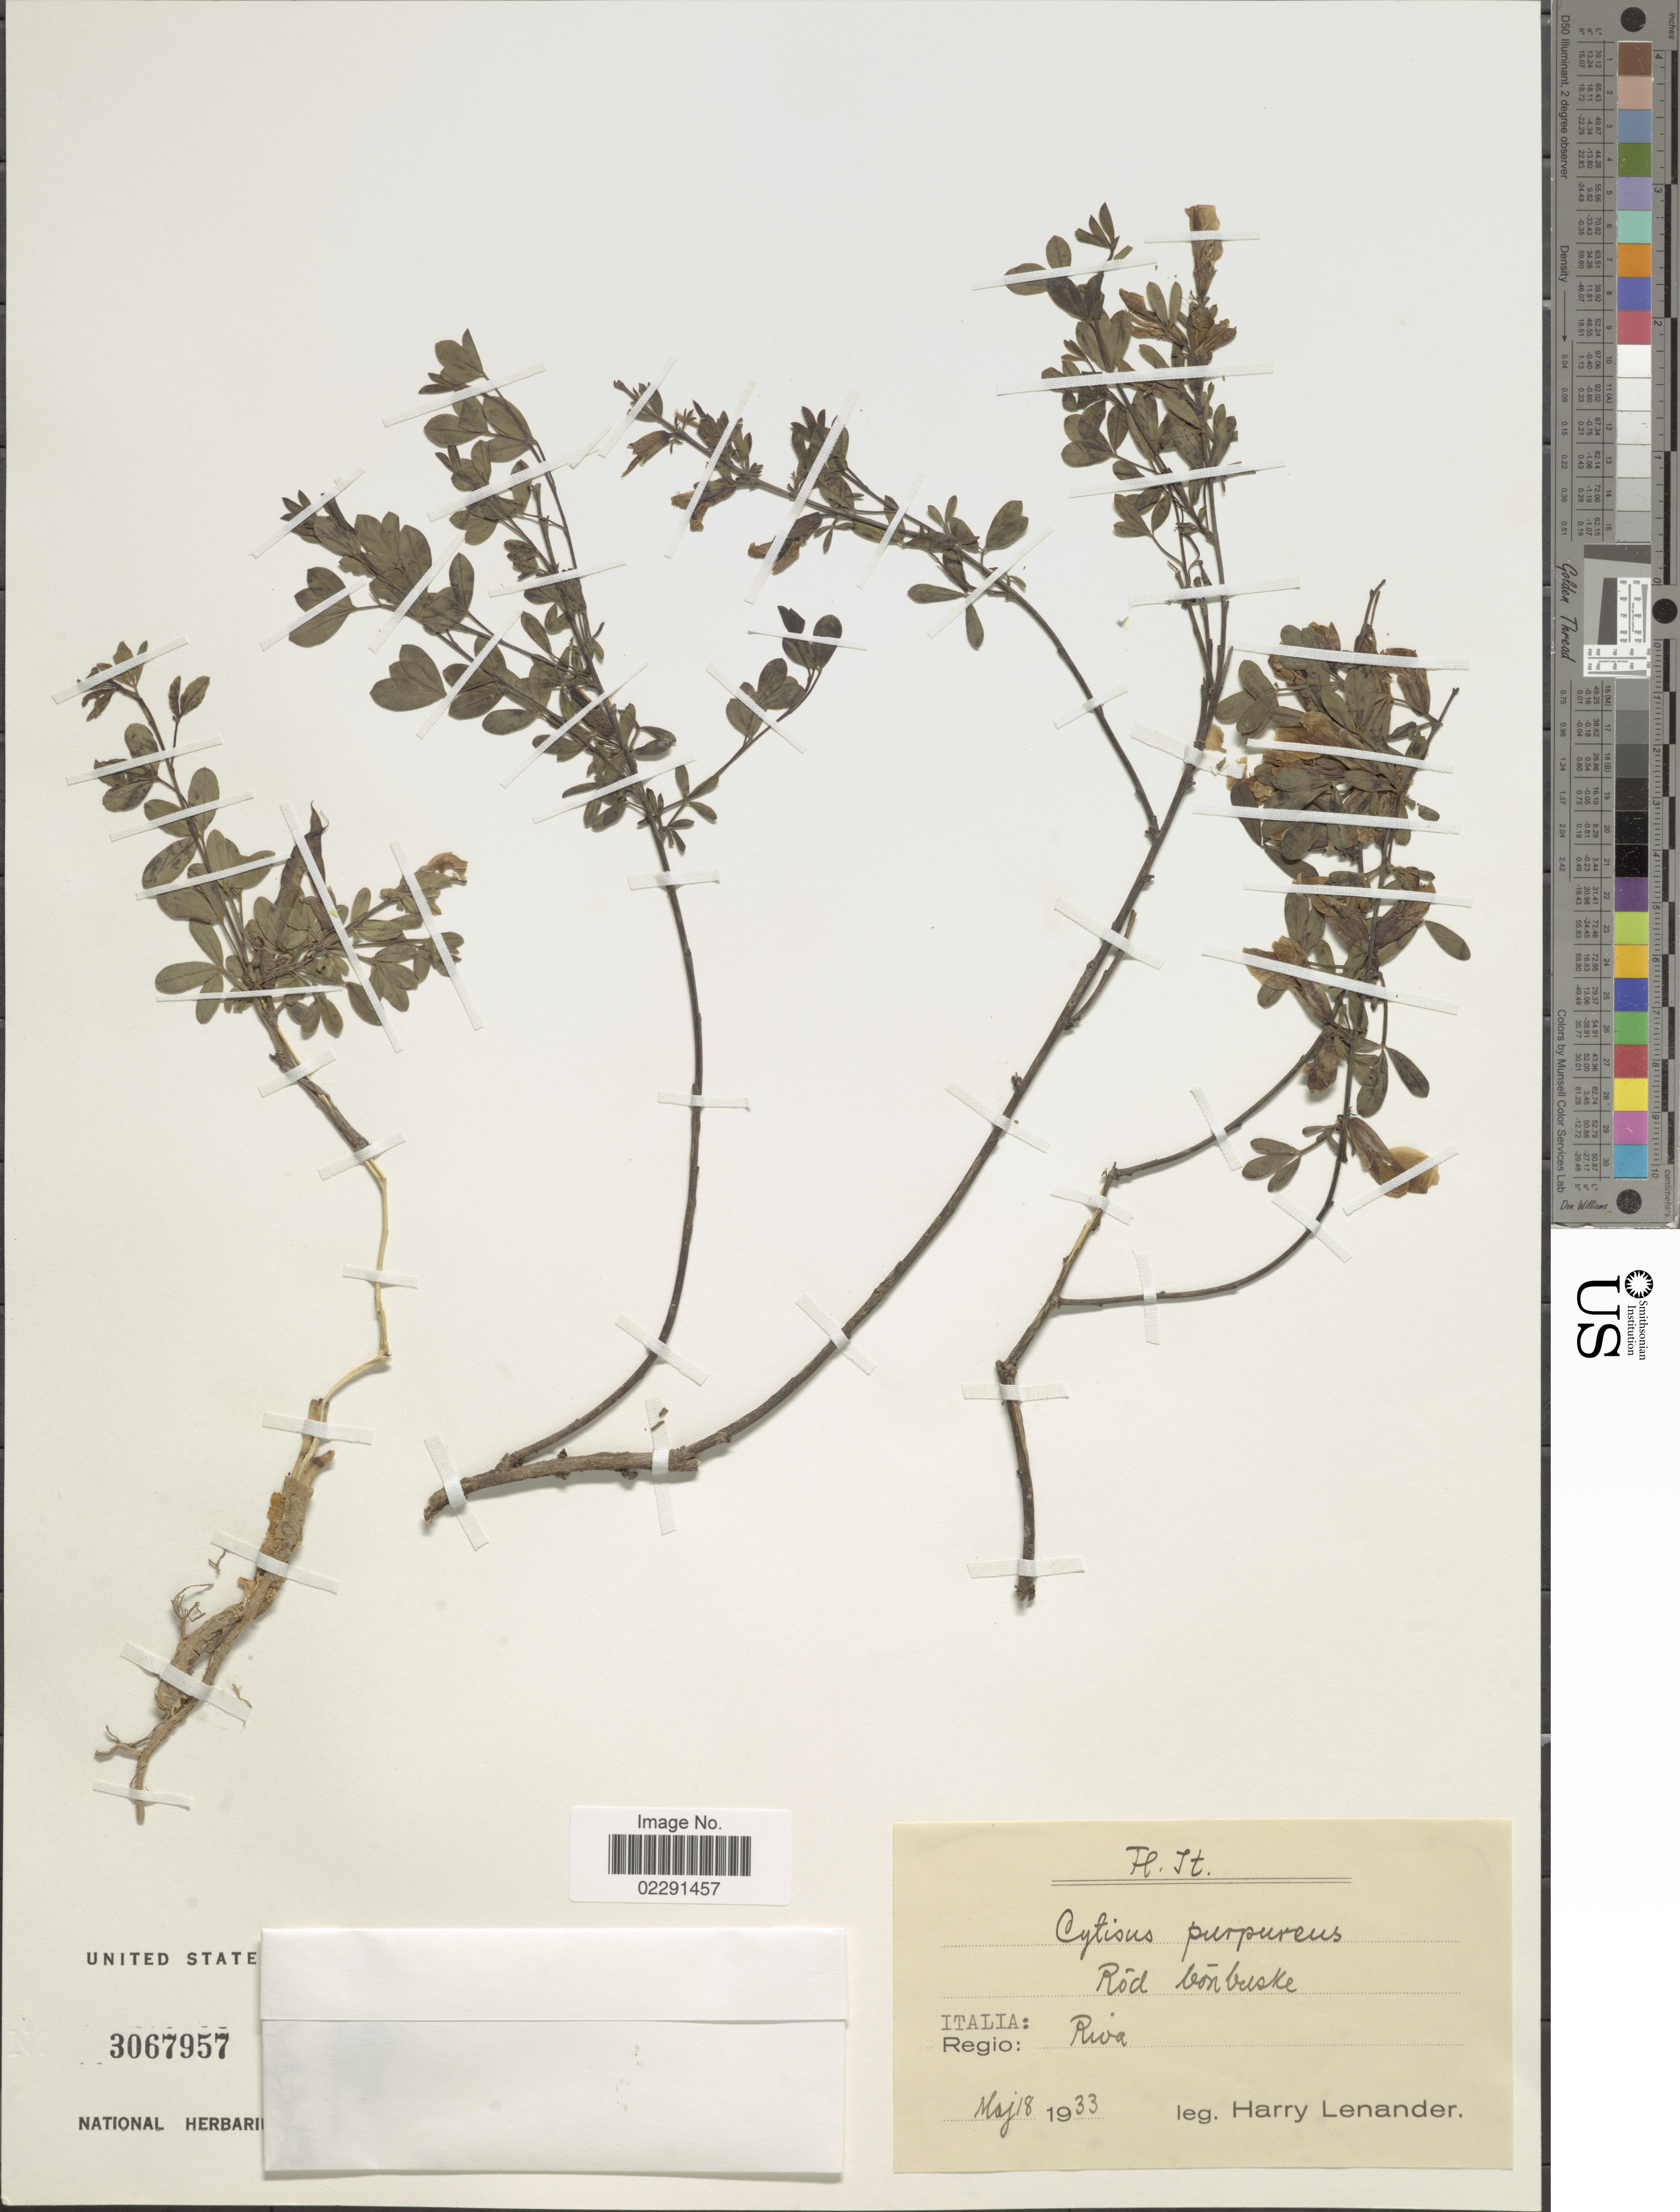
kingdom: Plantae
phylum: Tracheophyta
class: Magnoliopsida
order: Fabales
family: Fabaceae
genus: Cytisus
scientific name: Cytisus purpureus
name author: Scop.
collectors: H. Lenander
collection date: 1933-05-18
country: Italy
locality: Riva.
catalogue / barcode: US 3067957